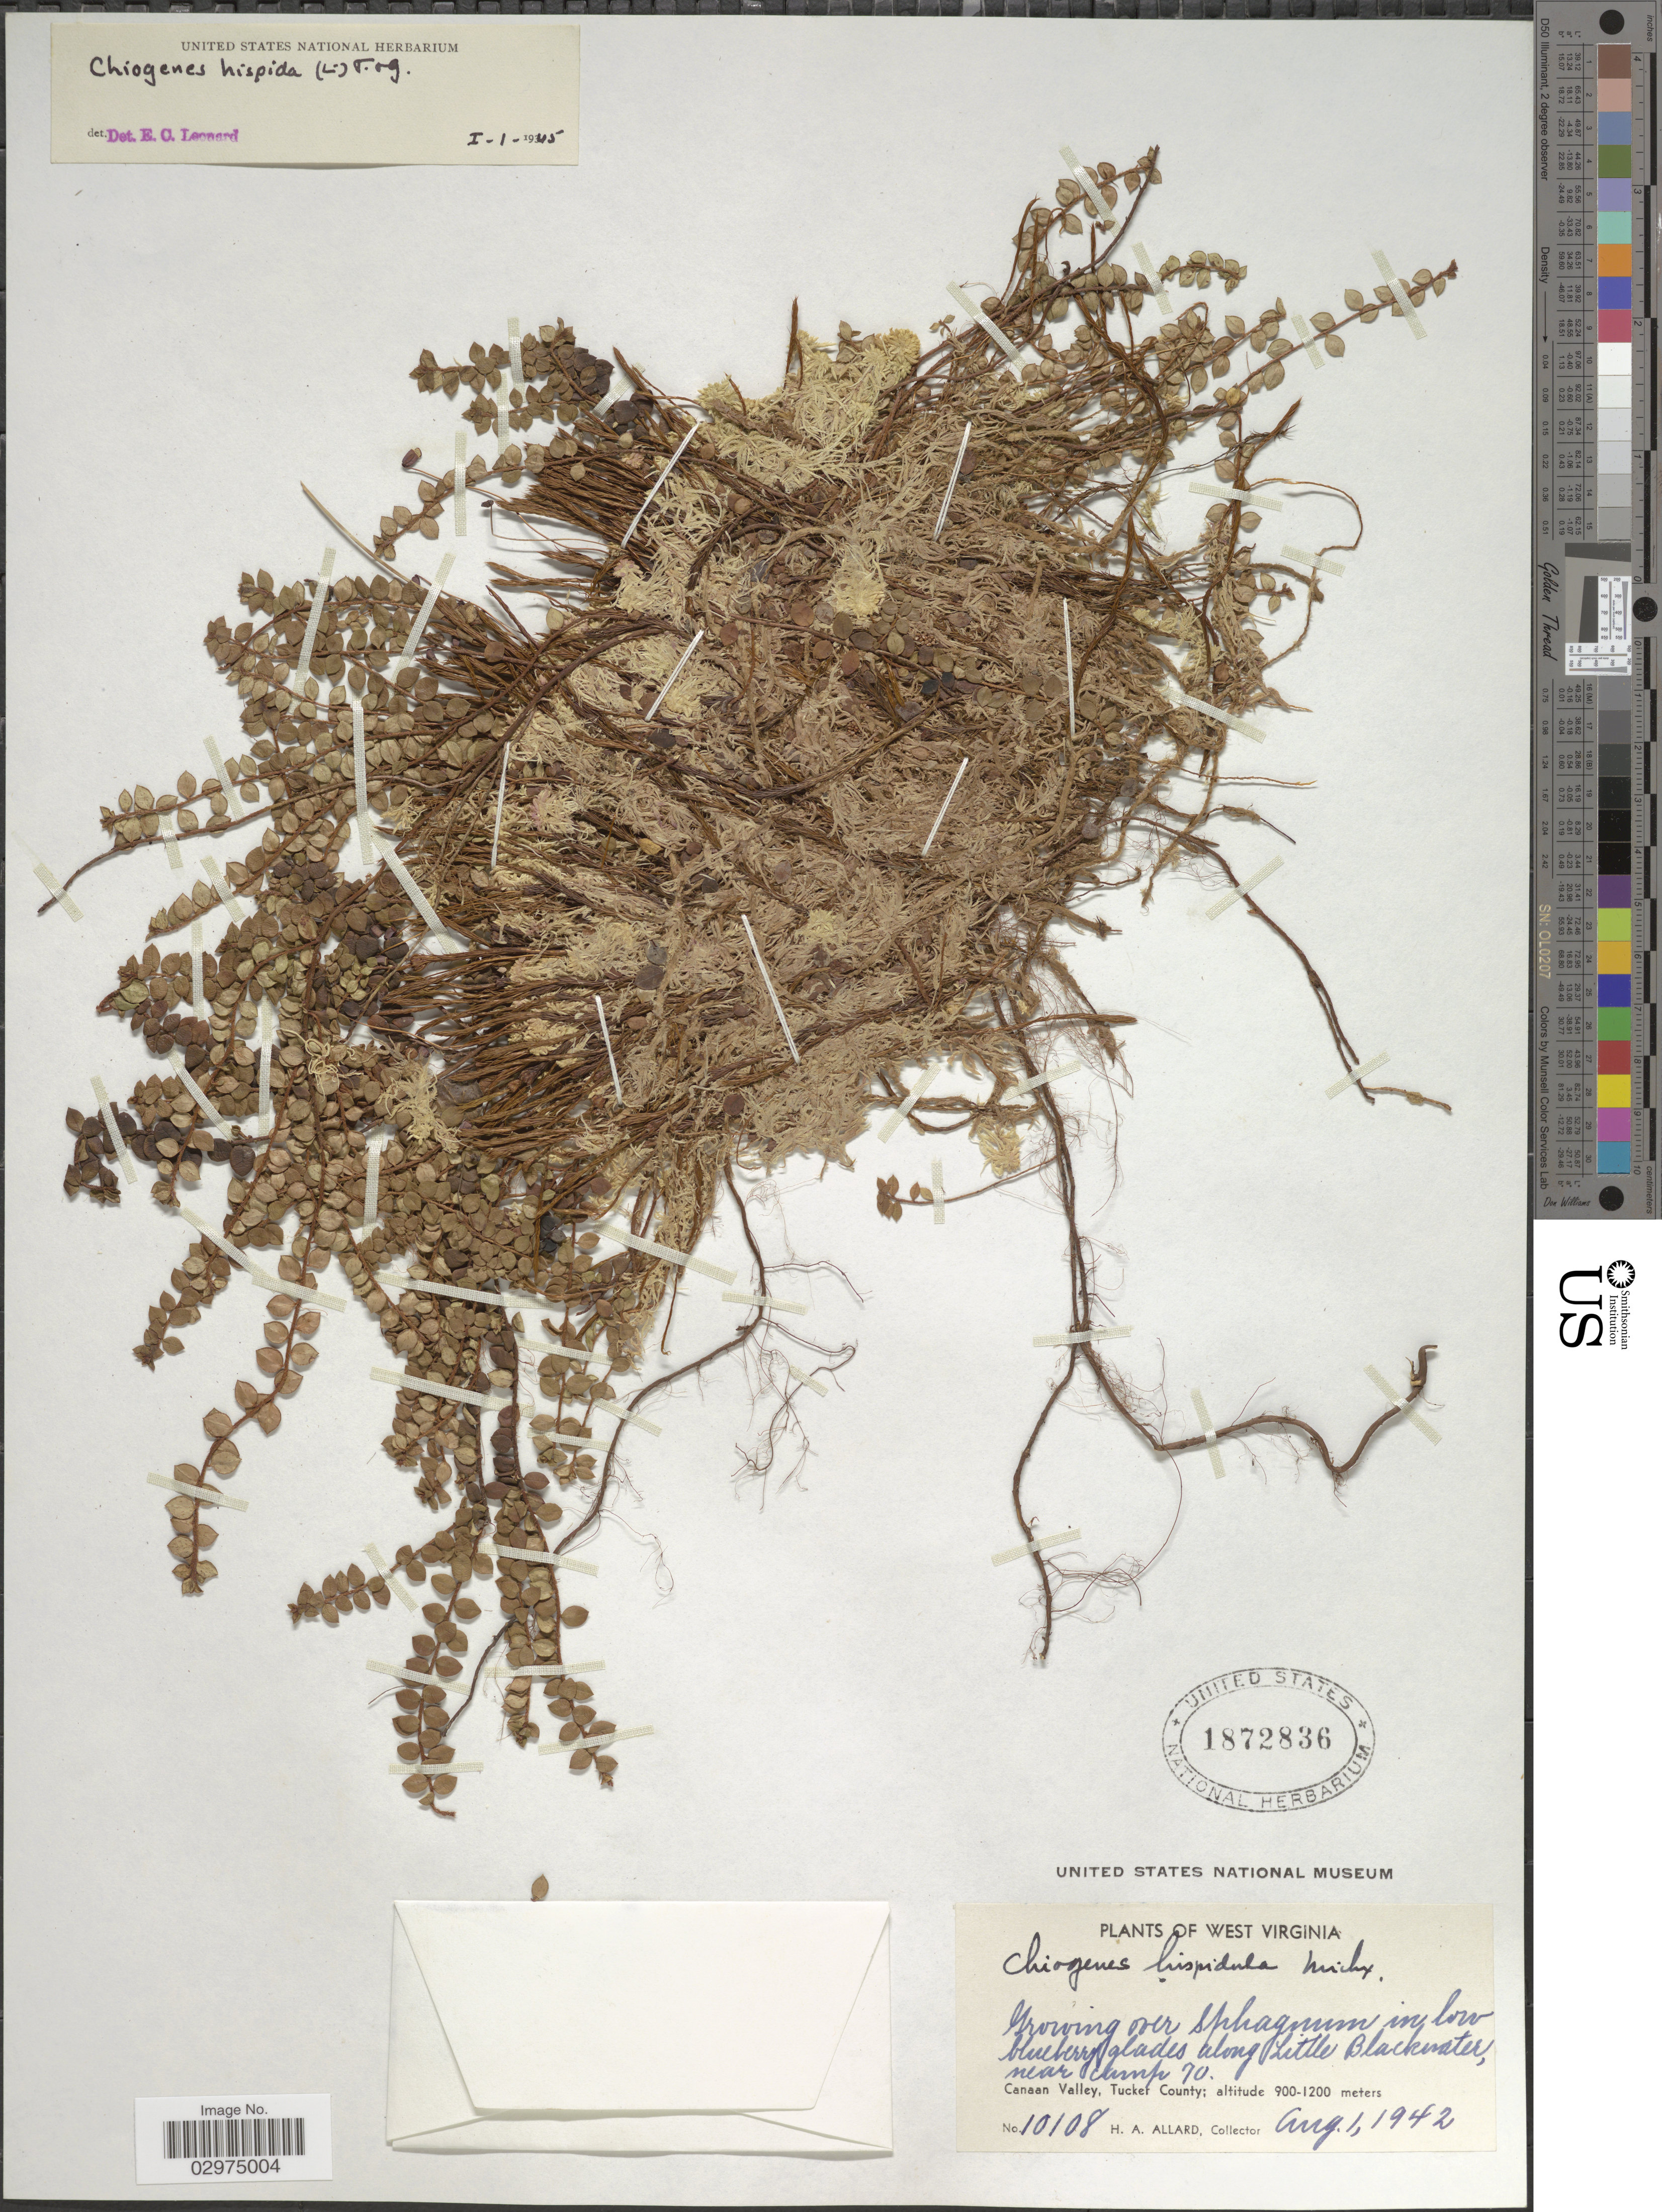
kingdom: Plantae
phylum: Tracheophyta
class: Magnoliopsida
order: Ericales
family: Ericaceae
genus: Gaultheria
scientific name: Gaultheria hispidula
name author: (L.) Muhl. ex Bigelow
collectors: H. A. Allard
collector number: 10108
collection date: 1942-08-01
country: United States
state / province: West Virginia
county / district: Tucker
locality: In low blueberry glades along Little Blackwater, near Camp 70. Canaan Valley, Tucker County.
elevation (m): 900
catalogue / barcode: US 1872836